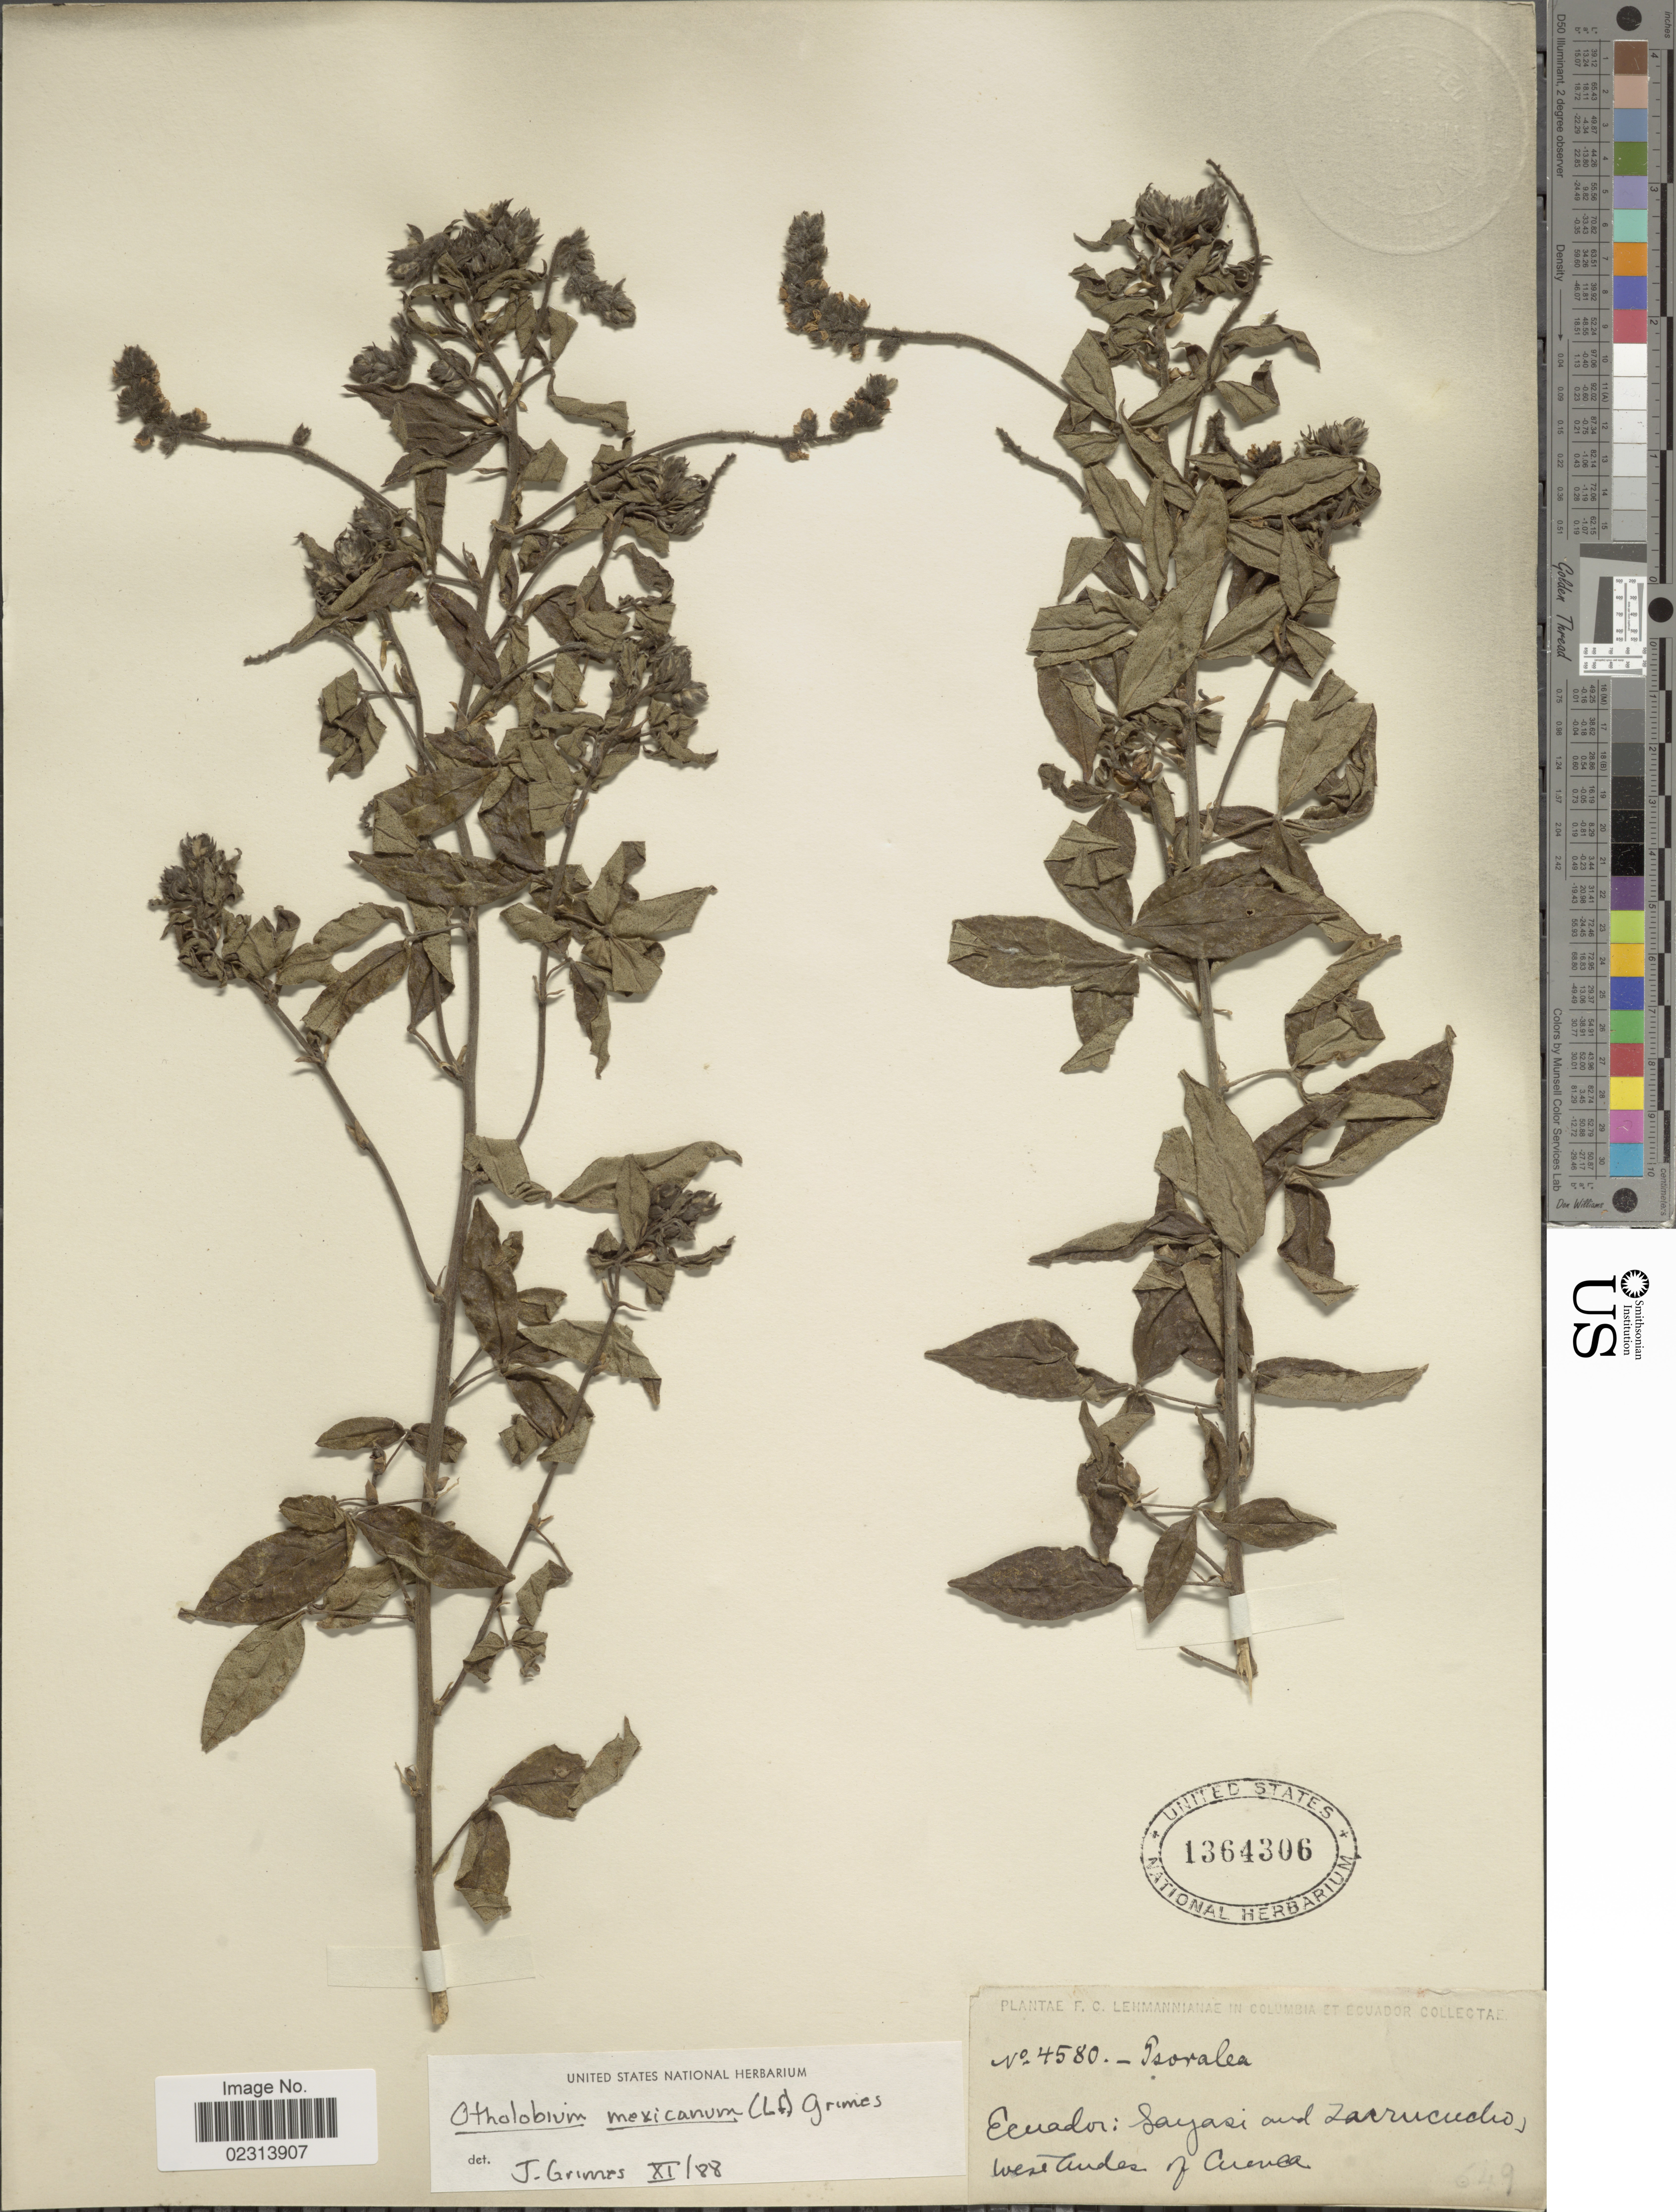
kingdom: Plantae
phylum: Tracheophyta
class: Magnoliopsida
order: Fabales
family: Fabaceae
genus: Otholobium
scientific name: Otholobium mexicanum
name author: (L. f.) J.W. Grimes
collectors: F. C. Lehmann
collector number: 4580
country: Ecuador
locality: Ecuador: Sayasi and Zarrucucho, west Andes of Cuenca [interpreted]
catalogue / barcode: US 1364306